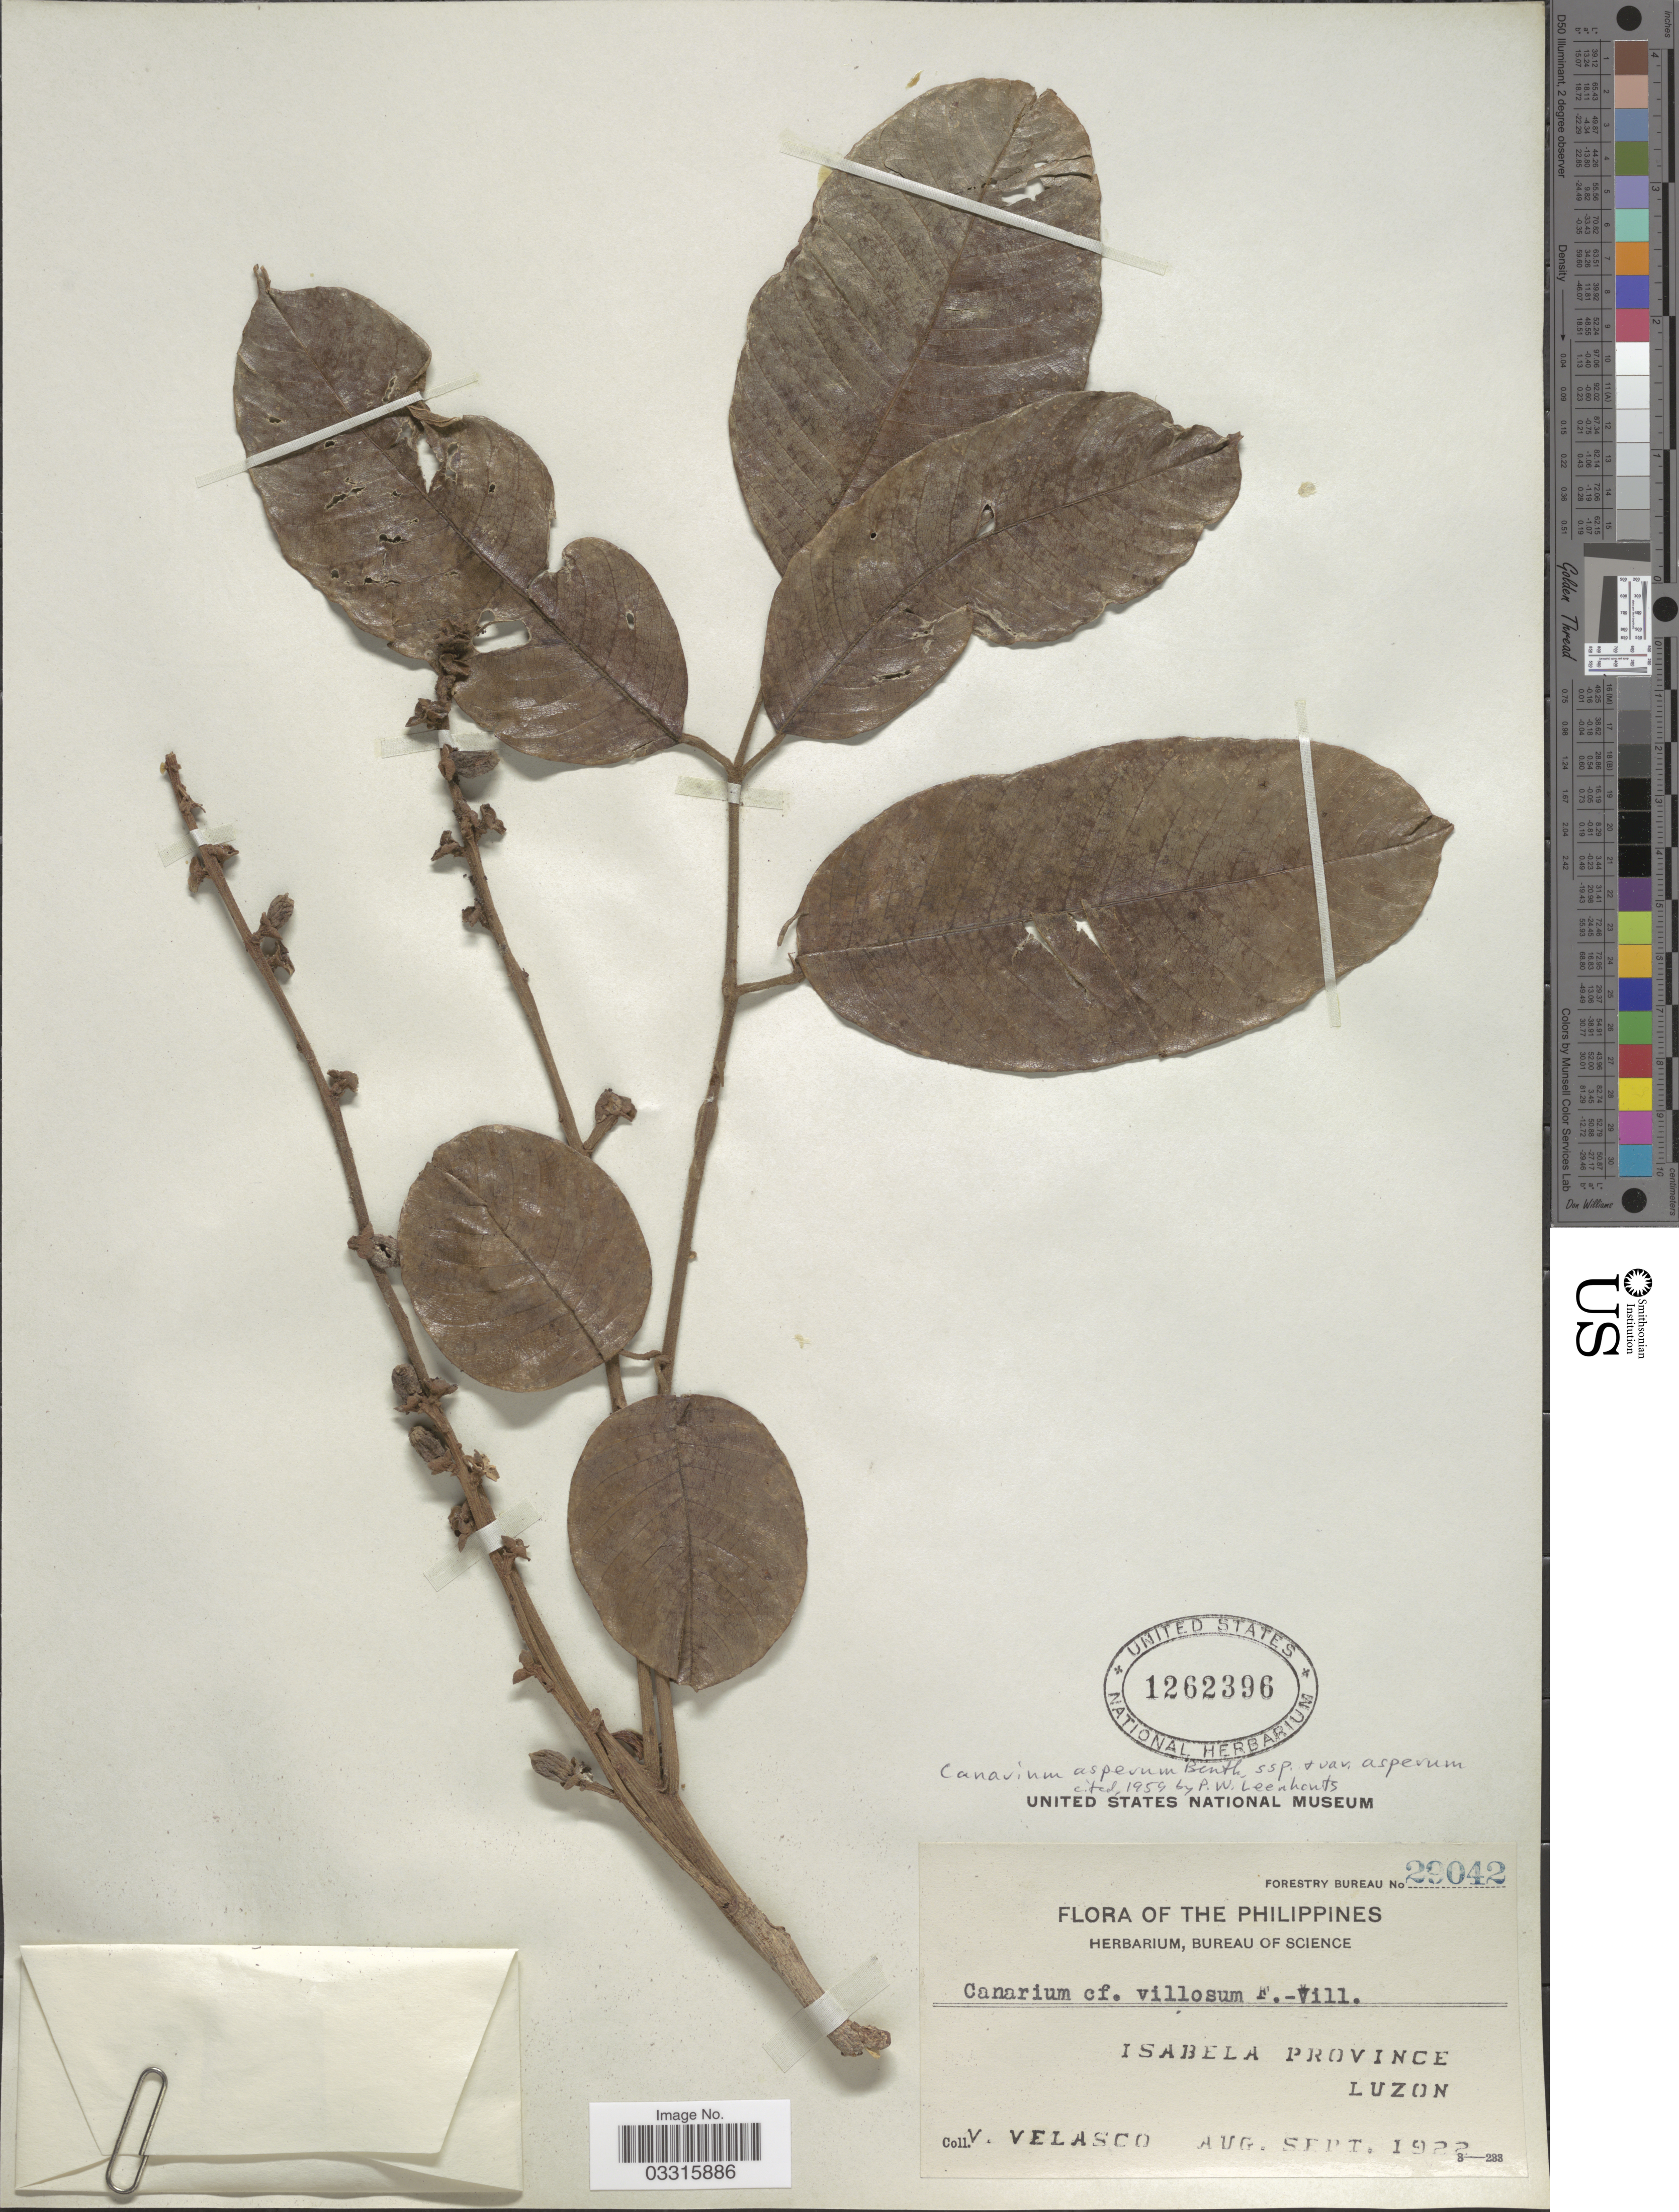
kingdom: Plantae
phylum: Tracheophyta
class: Magnoliopsida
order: Sapindales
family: Burseraceae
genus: Canarium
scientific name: Canarium asperum subsp. asperum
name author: Benth.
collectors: V. Velasco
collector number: Forestry Bureau 29042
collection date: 1922-08/1922-09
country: Philippines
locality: Isabela Province. Luzon.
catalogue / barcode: US 1262396